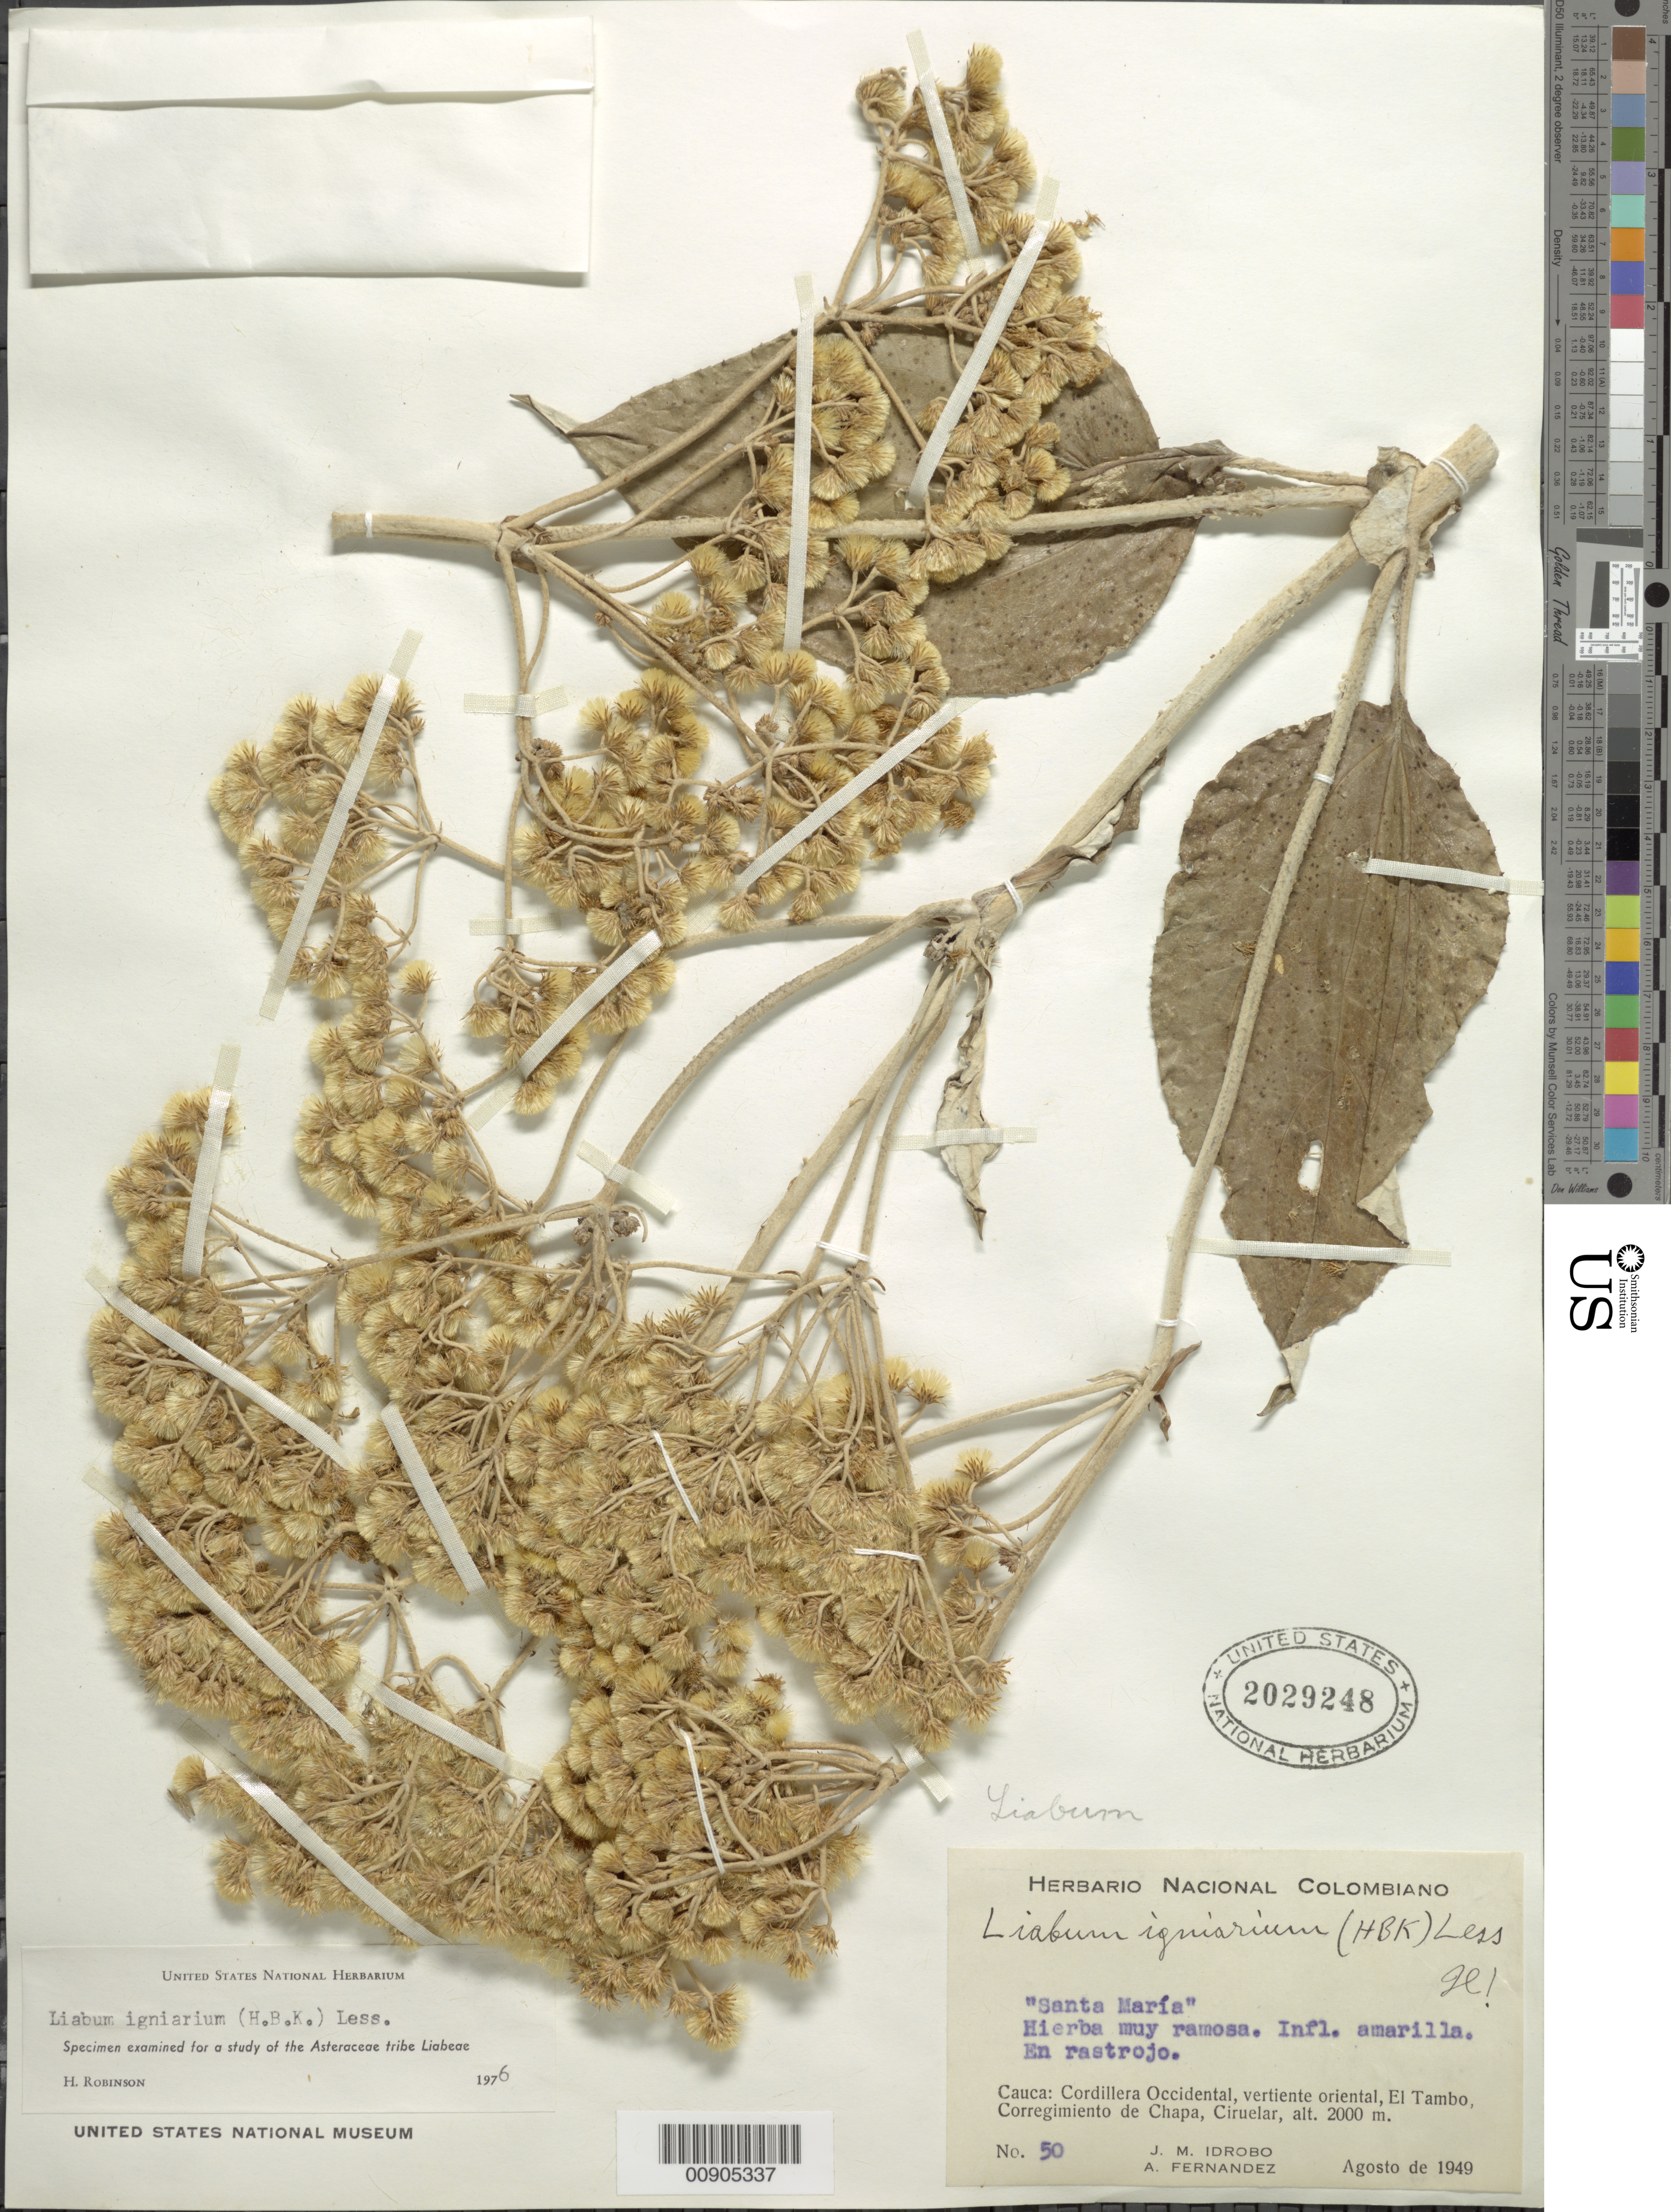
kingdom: Plantae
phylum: Tracheophyta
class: Magnoliopsida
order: Asterales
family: Asteraceae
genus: Liabum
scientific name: Liabum igniarium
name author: Less.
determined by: Robinson, Harold E., (US)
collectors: J. M. Idrobo & A. Fernandez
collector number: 50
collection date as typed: Aug-49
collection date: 1949-08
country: Colombia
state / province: Cauca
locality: Cordillera Occidental, El Tambo, Corregiamento de Chapa, Ciruelar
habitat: Rastrojo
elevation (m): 2000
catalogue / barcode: US 2029248